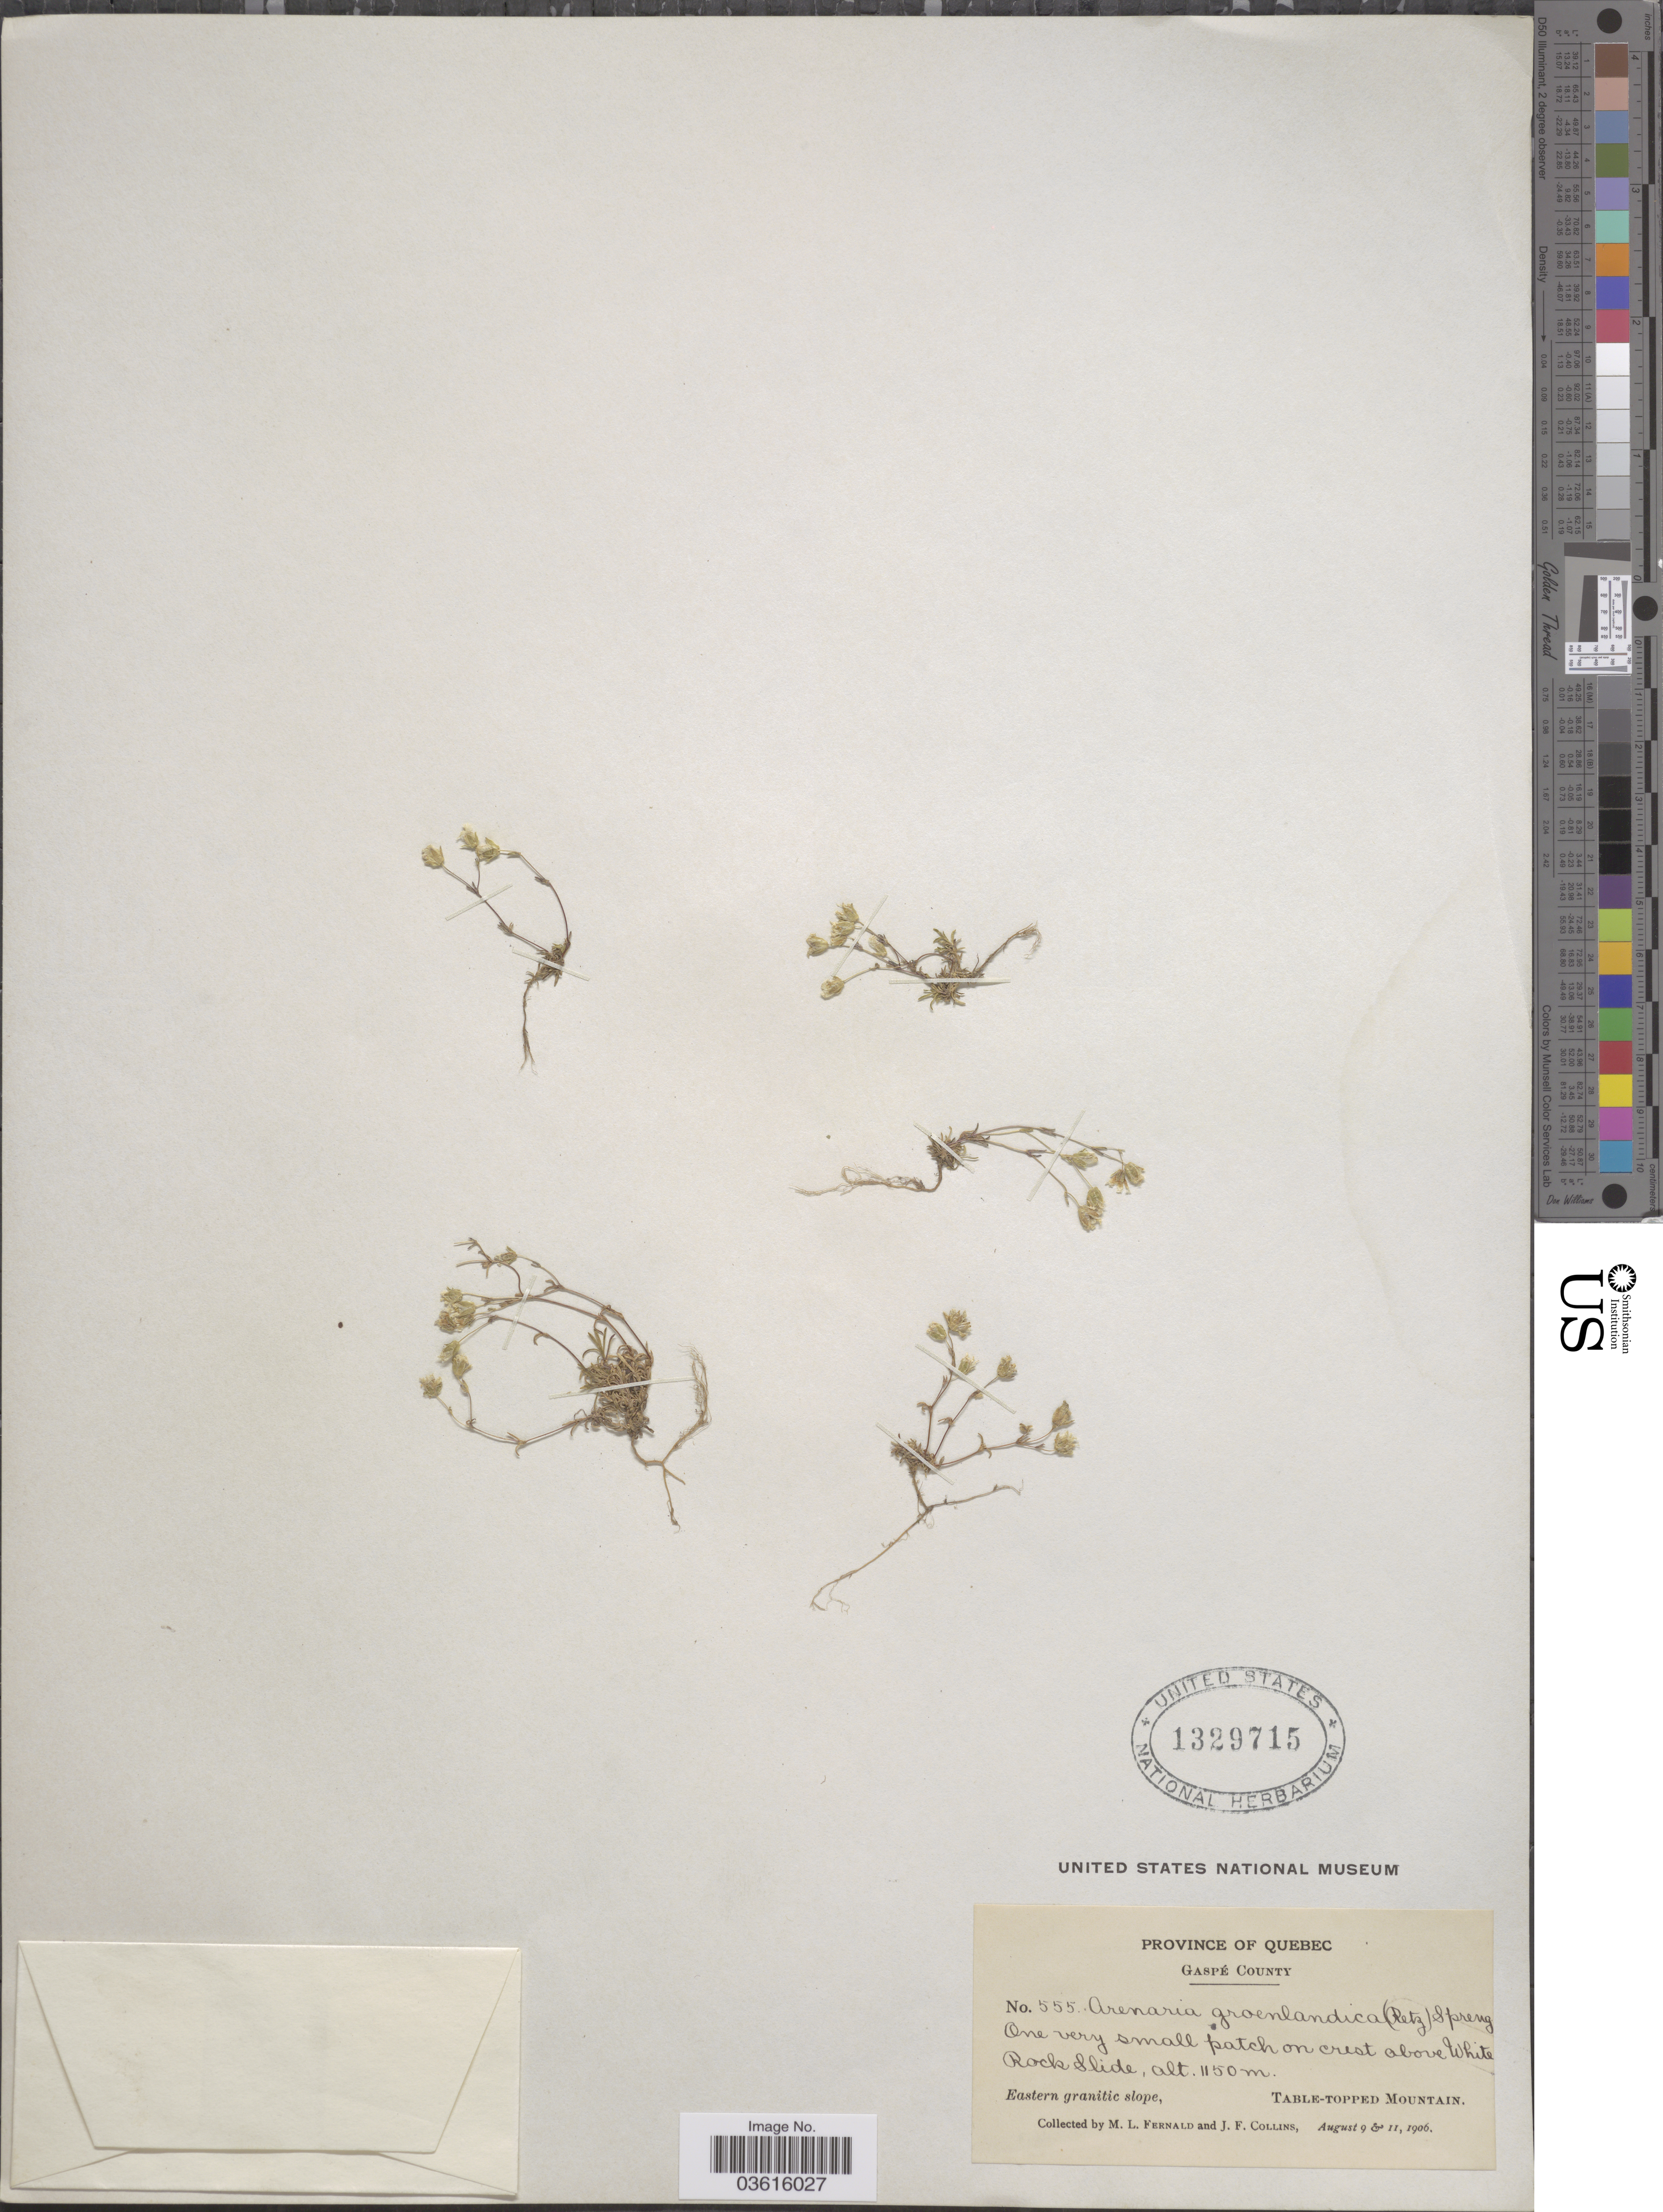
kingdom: Plantae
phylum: Tracheophyta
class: Magnoliopsida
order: Caryophyllales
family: Caryophyllaceae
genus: Minuartia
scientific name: Minuartia groenlandica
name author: (Retz.) Ostenf.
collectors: M. L. Fernald & J. Collins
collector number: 555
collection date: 1906-08-09/1906-08-11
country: Canada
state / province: Quebec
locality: Gaspé County. On crest above White Rock Slide. Eastern granitic slope, Table-Topped Mountain.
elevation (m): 1150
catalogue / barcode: US 1329715